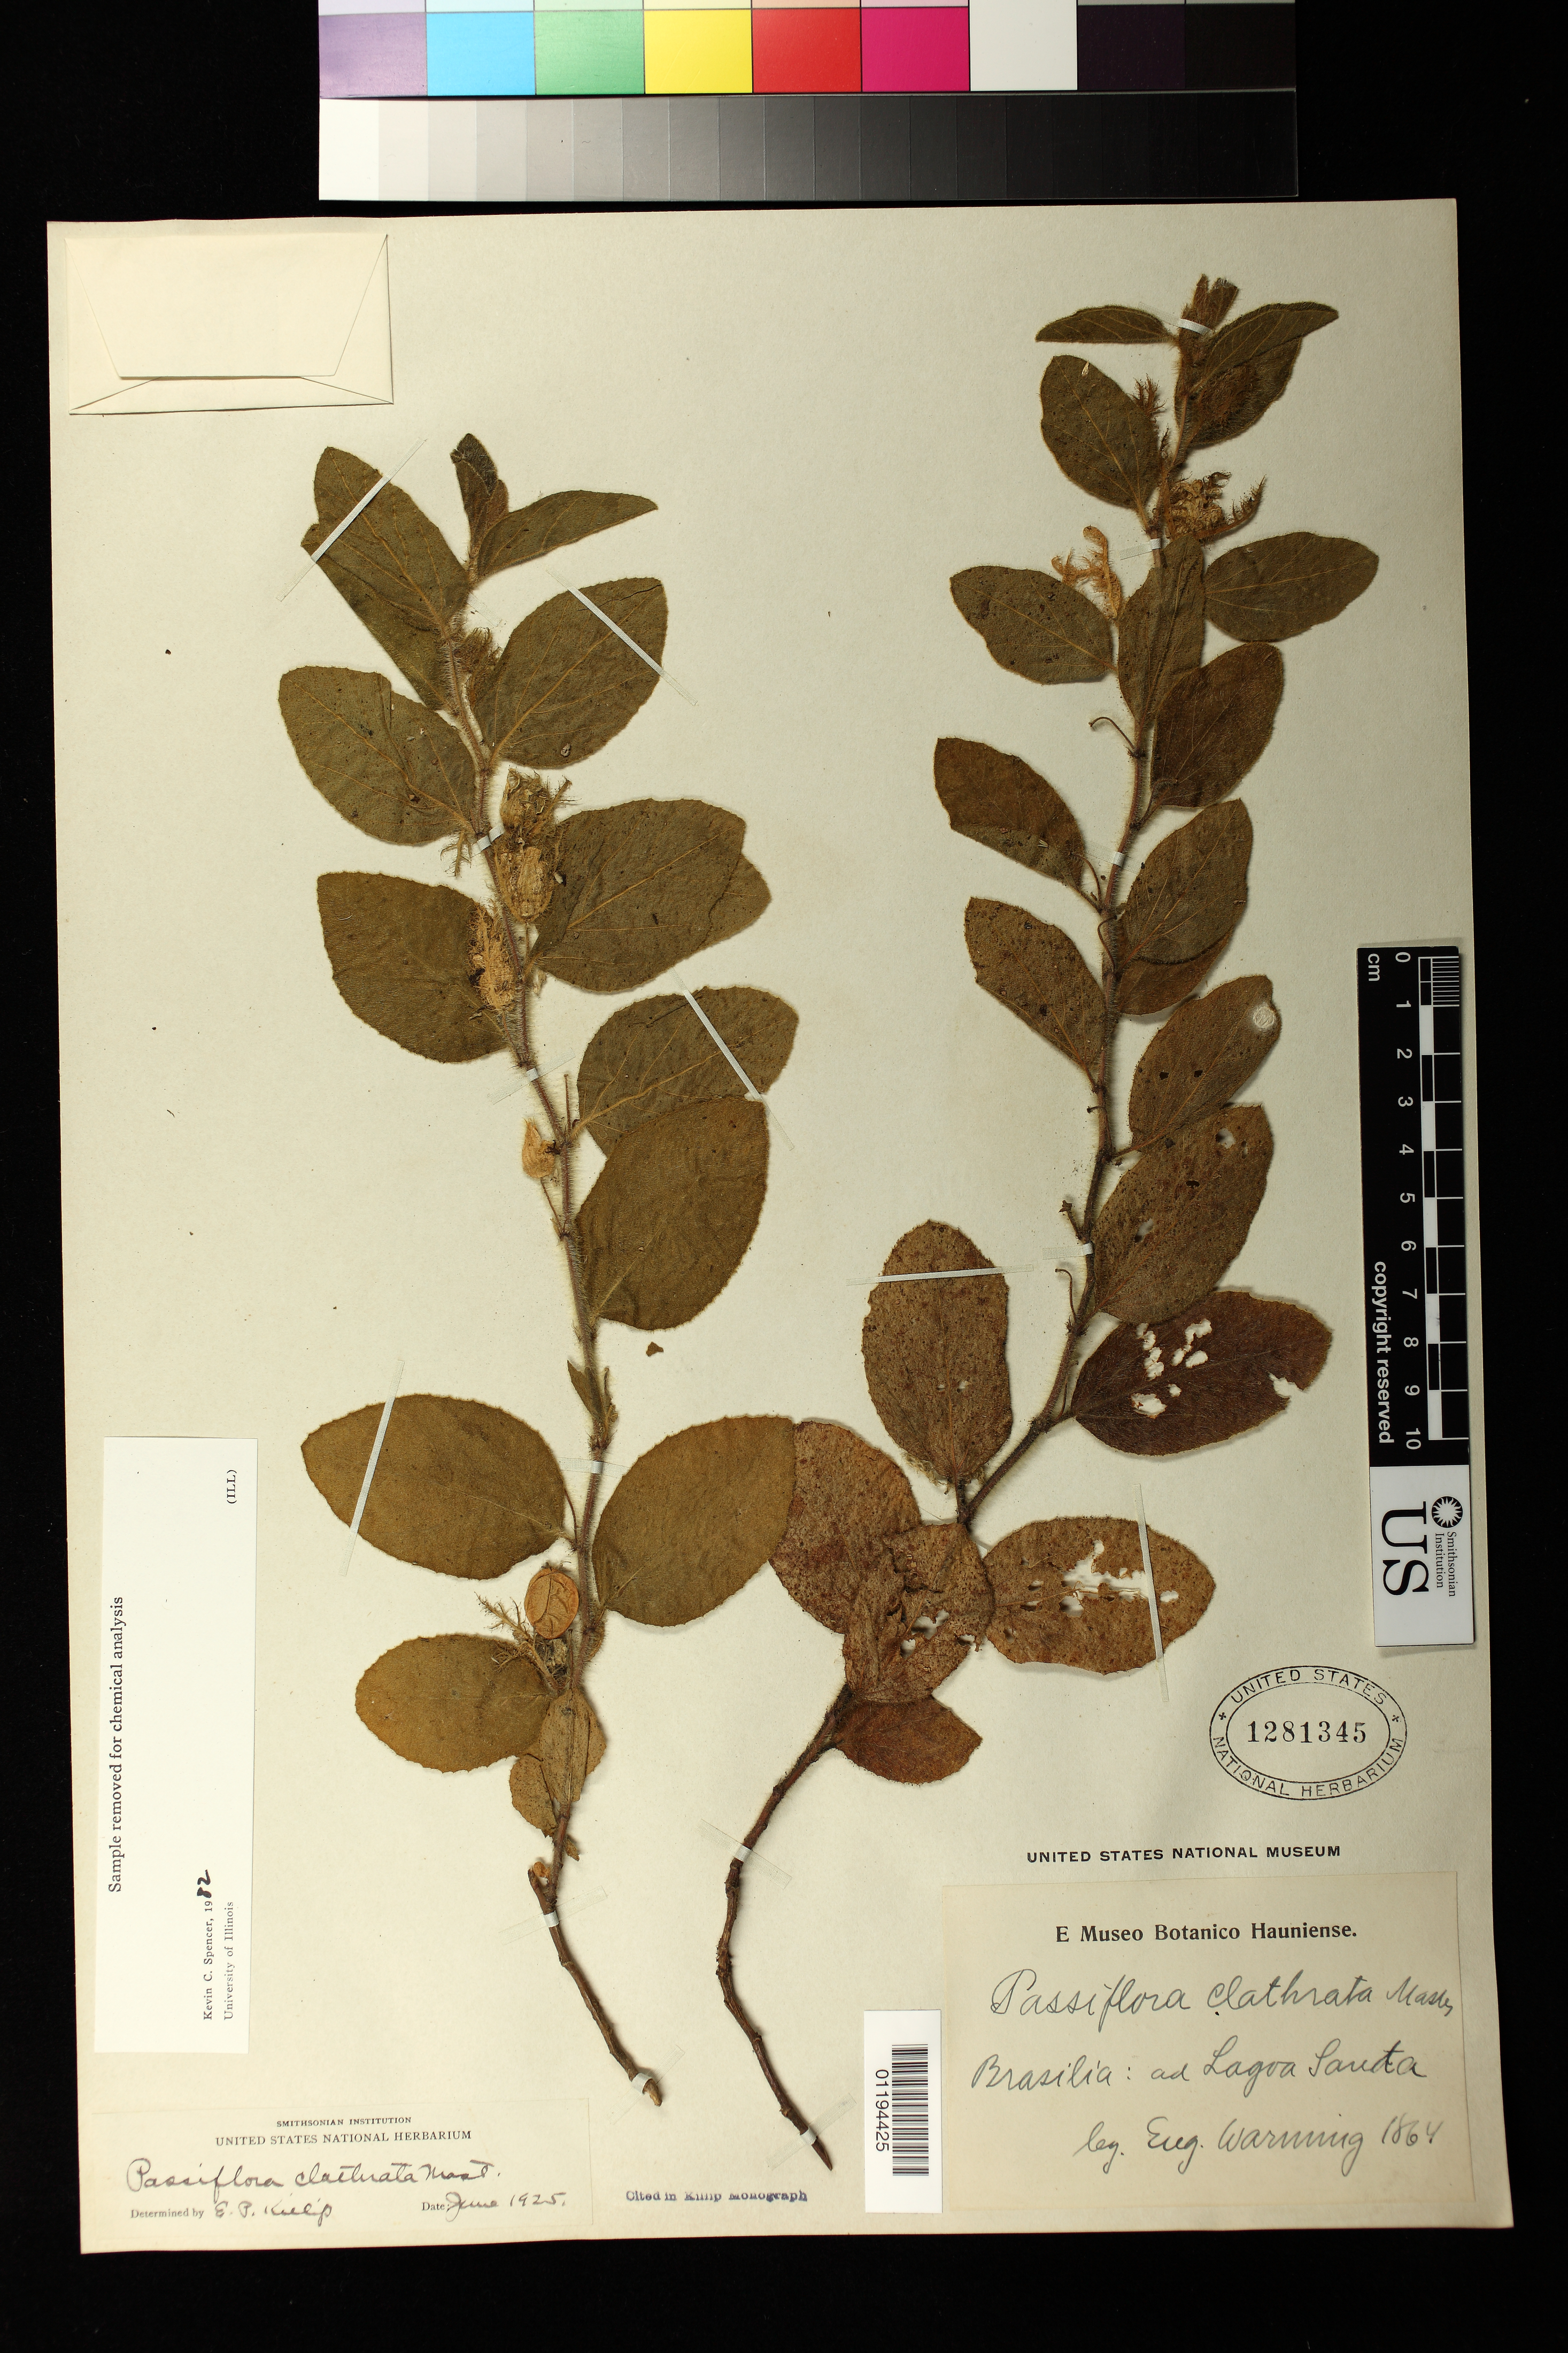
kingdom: Plantae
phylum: Tracheophyta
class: Magnoliopsida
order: Malpighiales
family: Passifloraceae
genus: Passiflora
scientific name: Passiflora clathrata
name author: Mast.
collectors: E. Warming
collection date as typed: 1864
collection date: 1864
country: Brazil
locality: Lagoa Santa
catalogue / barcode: US 1281345